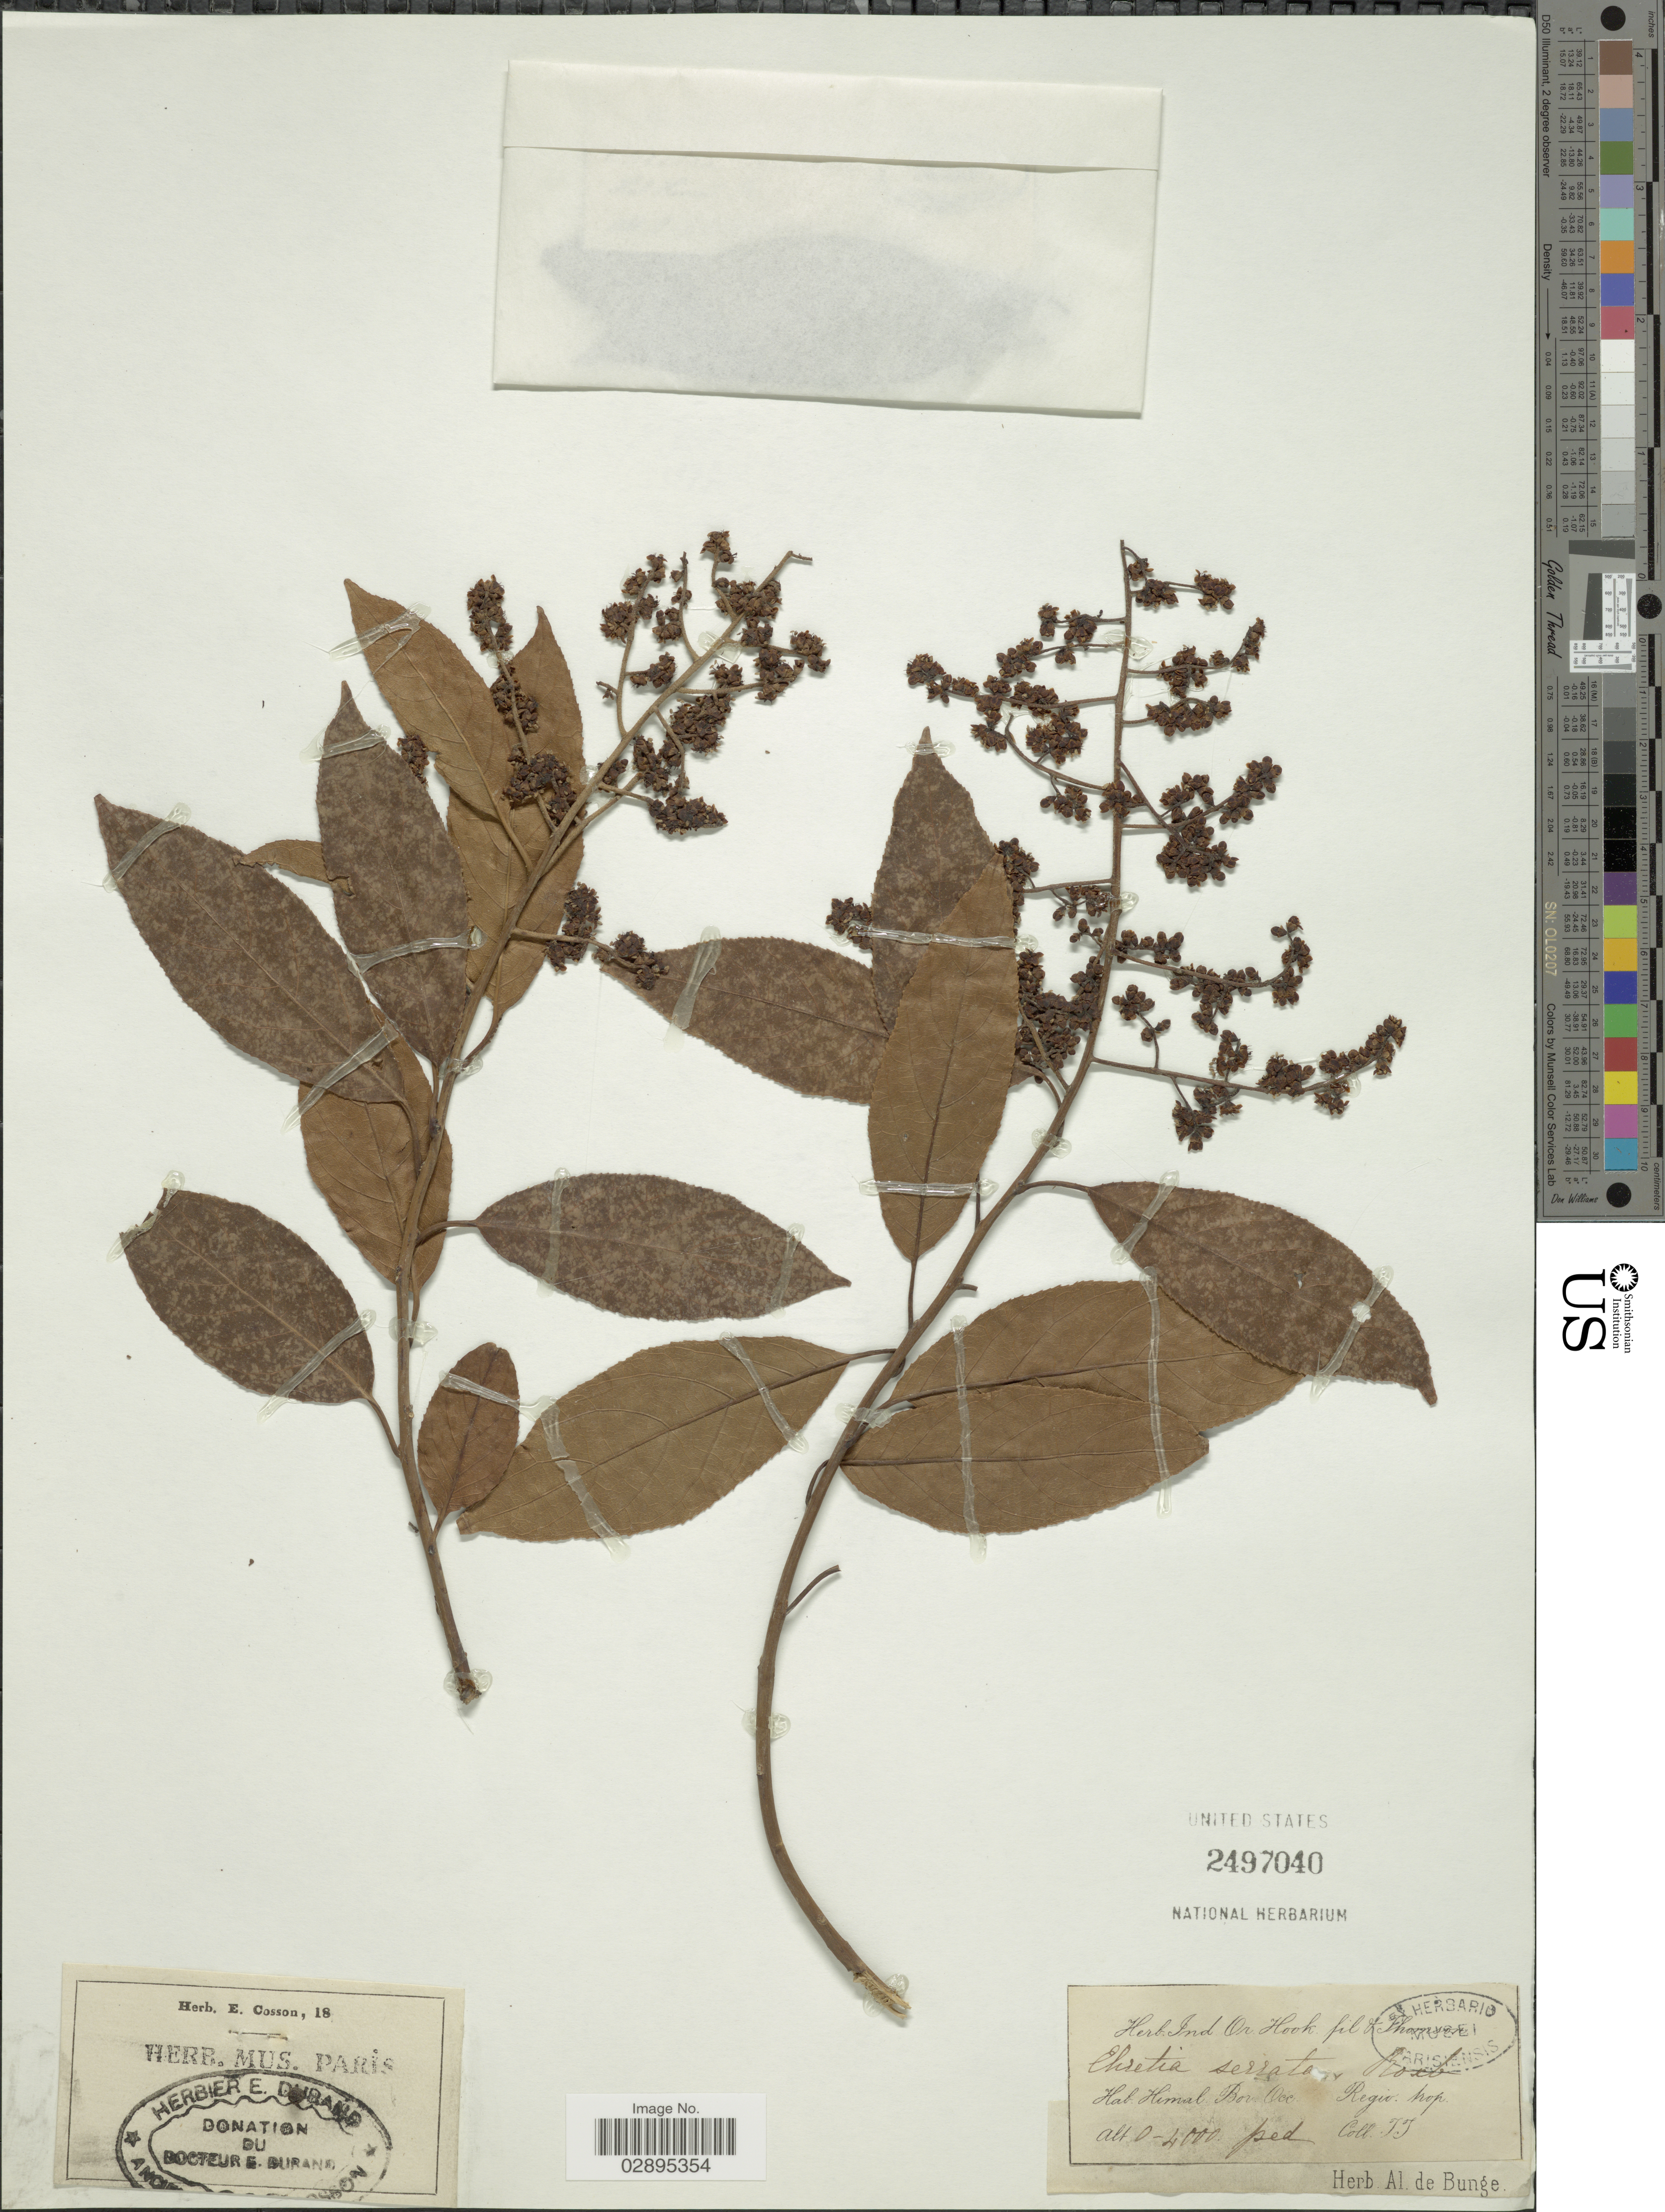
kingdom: Plantae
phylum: Tracheophyta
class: Magnoliopsida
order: Boraginales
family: Ehretiaceae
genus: Ehretia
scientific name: Ehretia serrata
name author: Roxb.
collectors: T. Thomson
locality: Himal. Bor. Occ. Regio. trop.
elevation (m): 0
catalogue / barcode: US 2497040